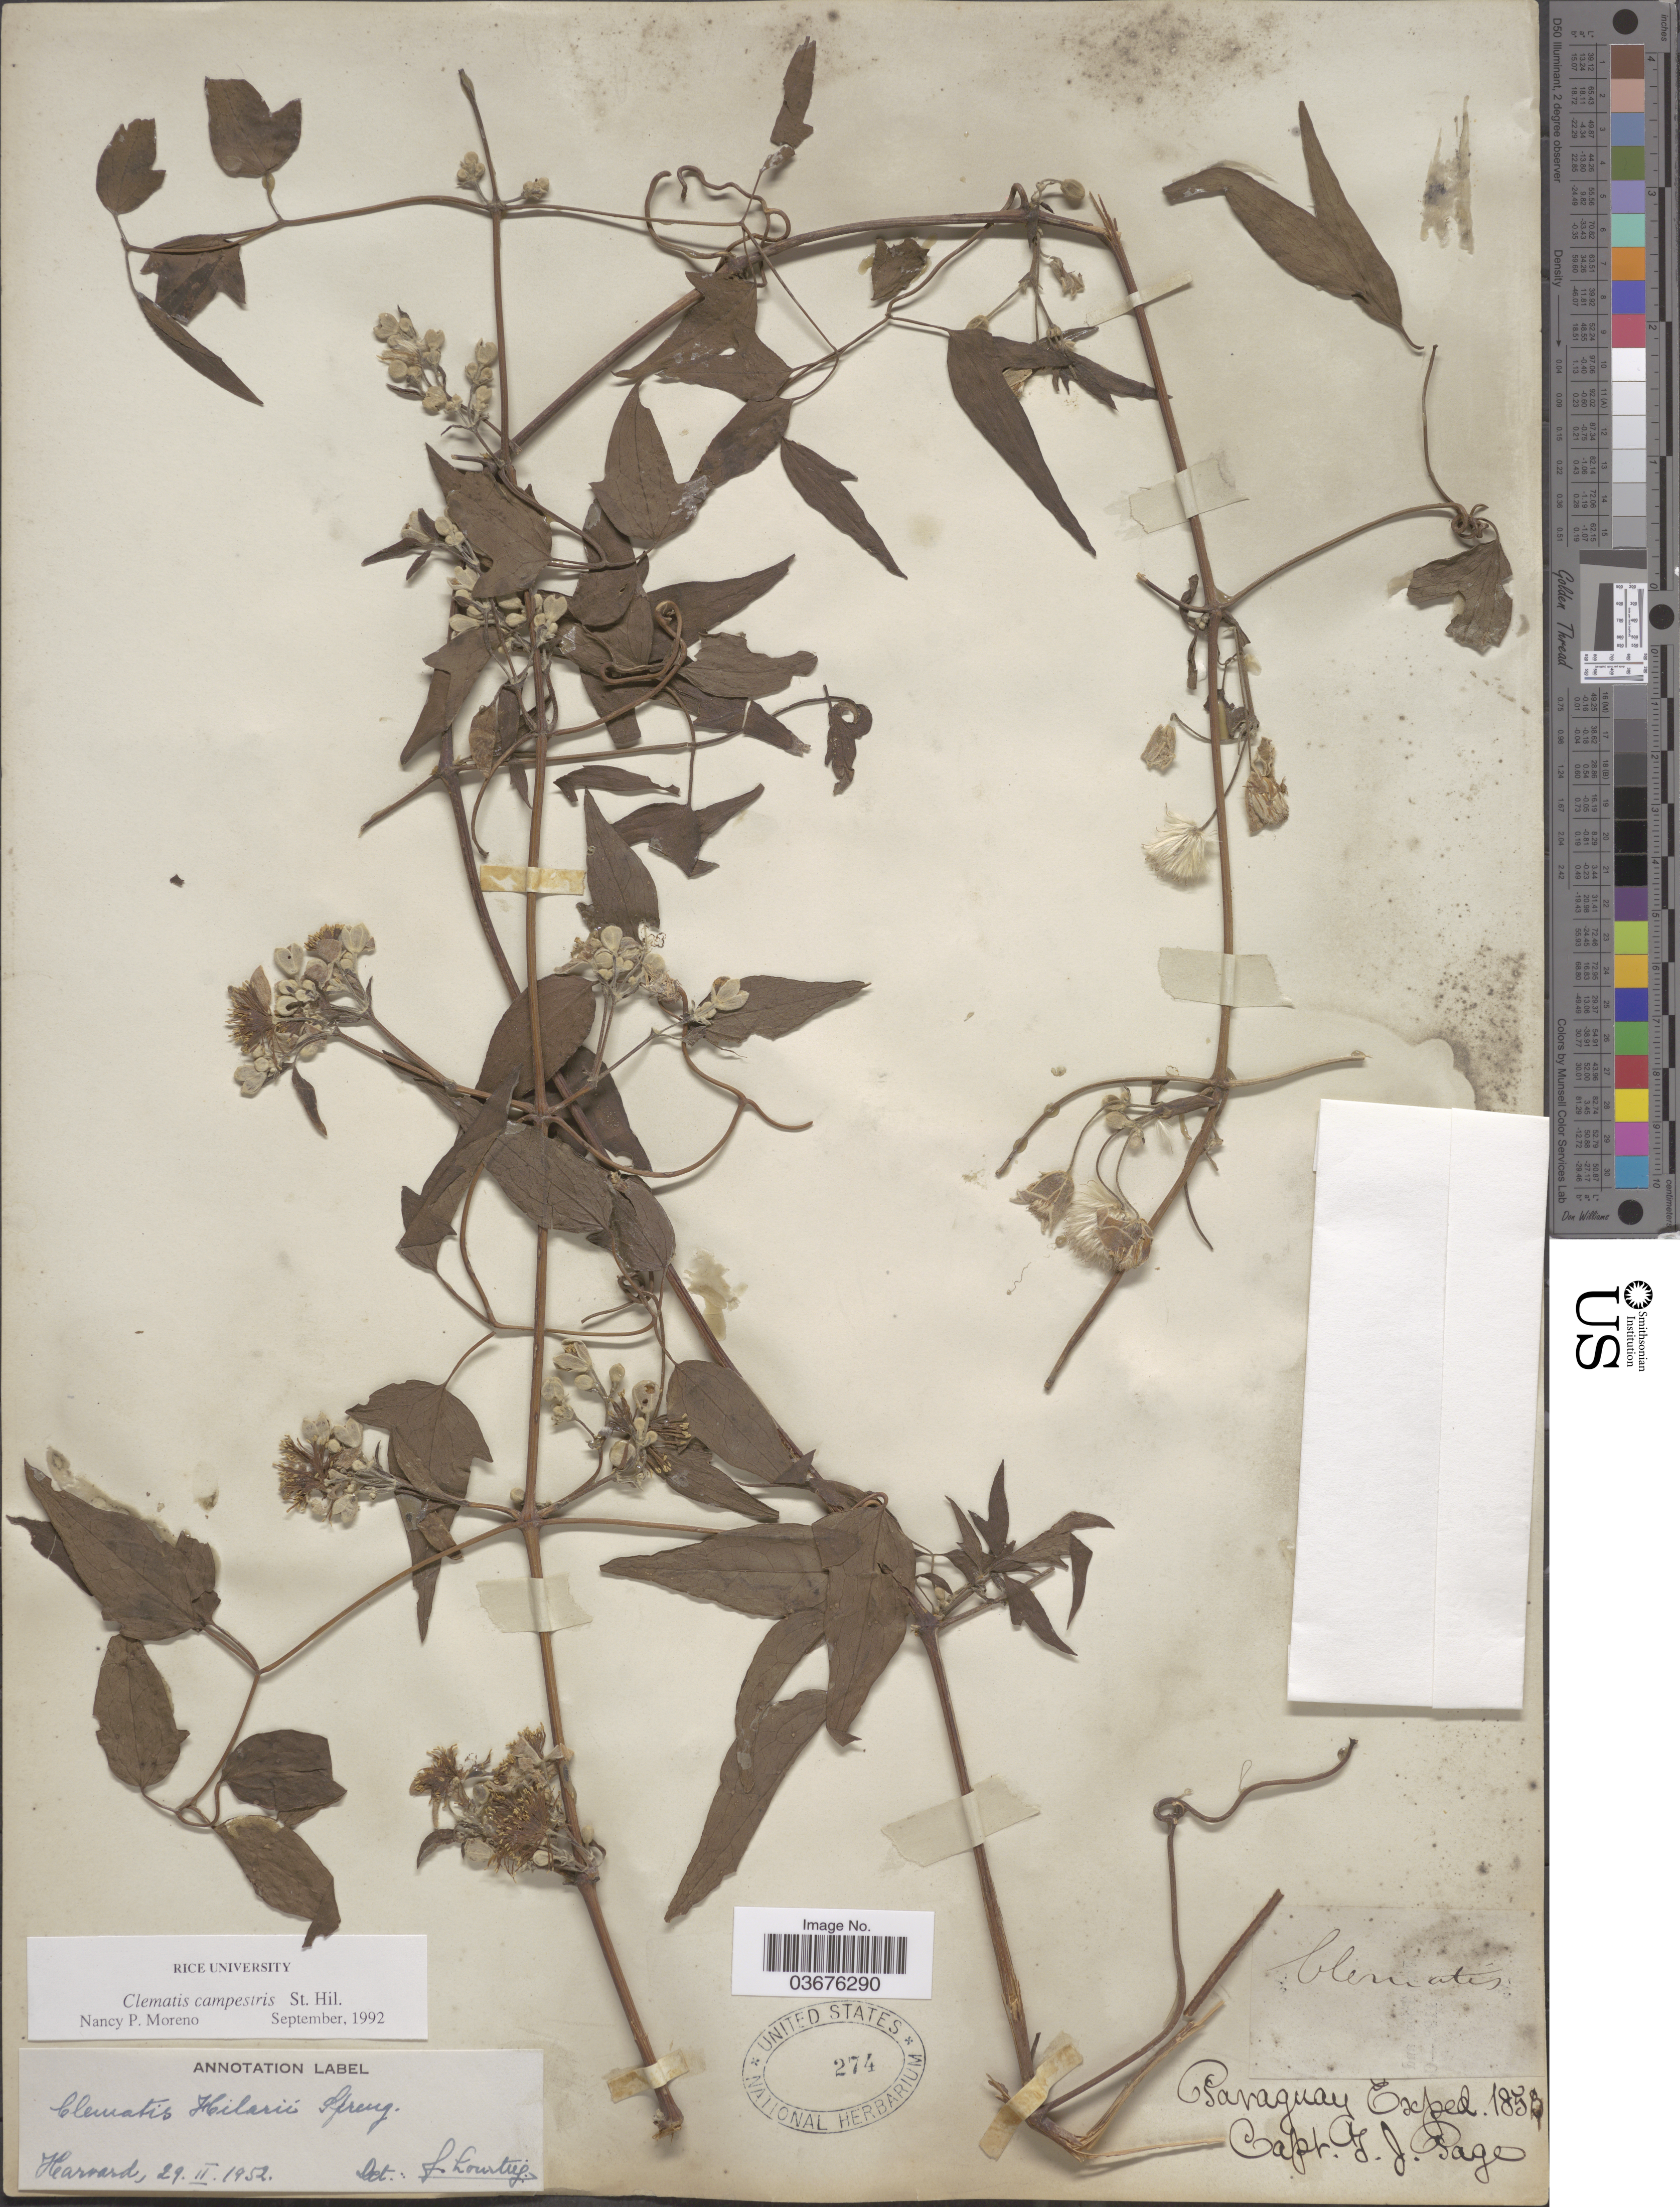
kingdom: Plantae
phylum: Tracheophyta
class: Magnoliopsida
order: Ranunculales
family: Ranunculaceae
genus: Clematis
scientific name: Clematis campestris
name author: A. St.-Hil.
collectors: T. J. Page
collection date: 1853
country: Paraguay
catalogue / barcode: US 274